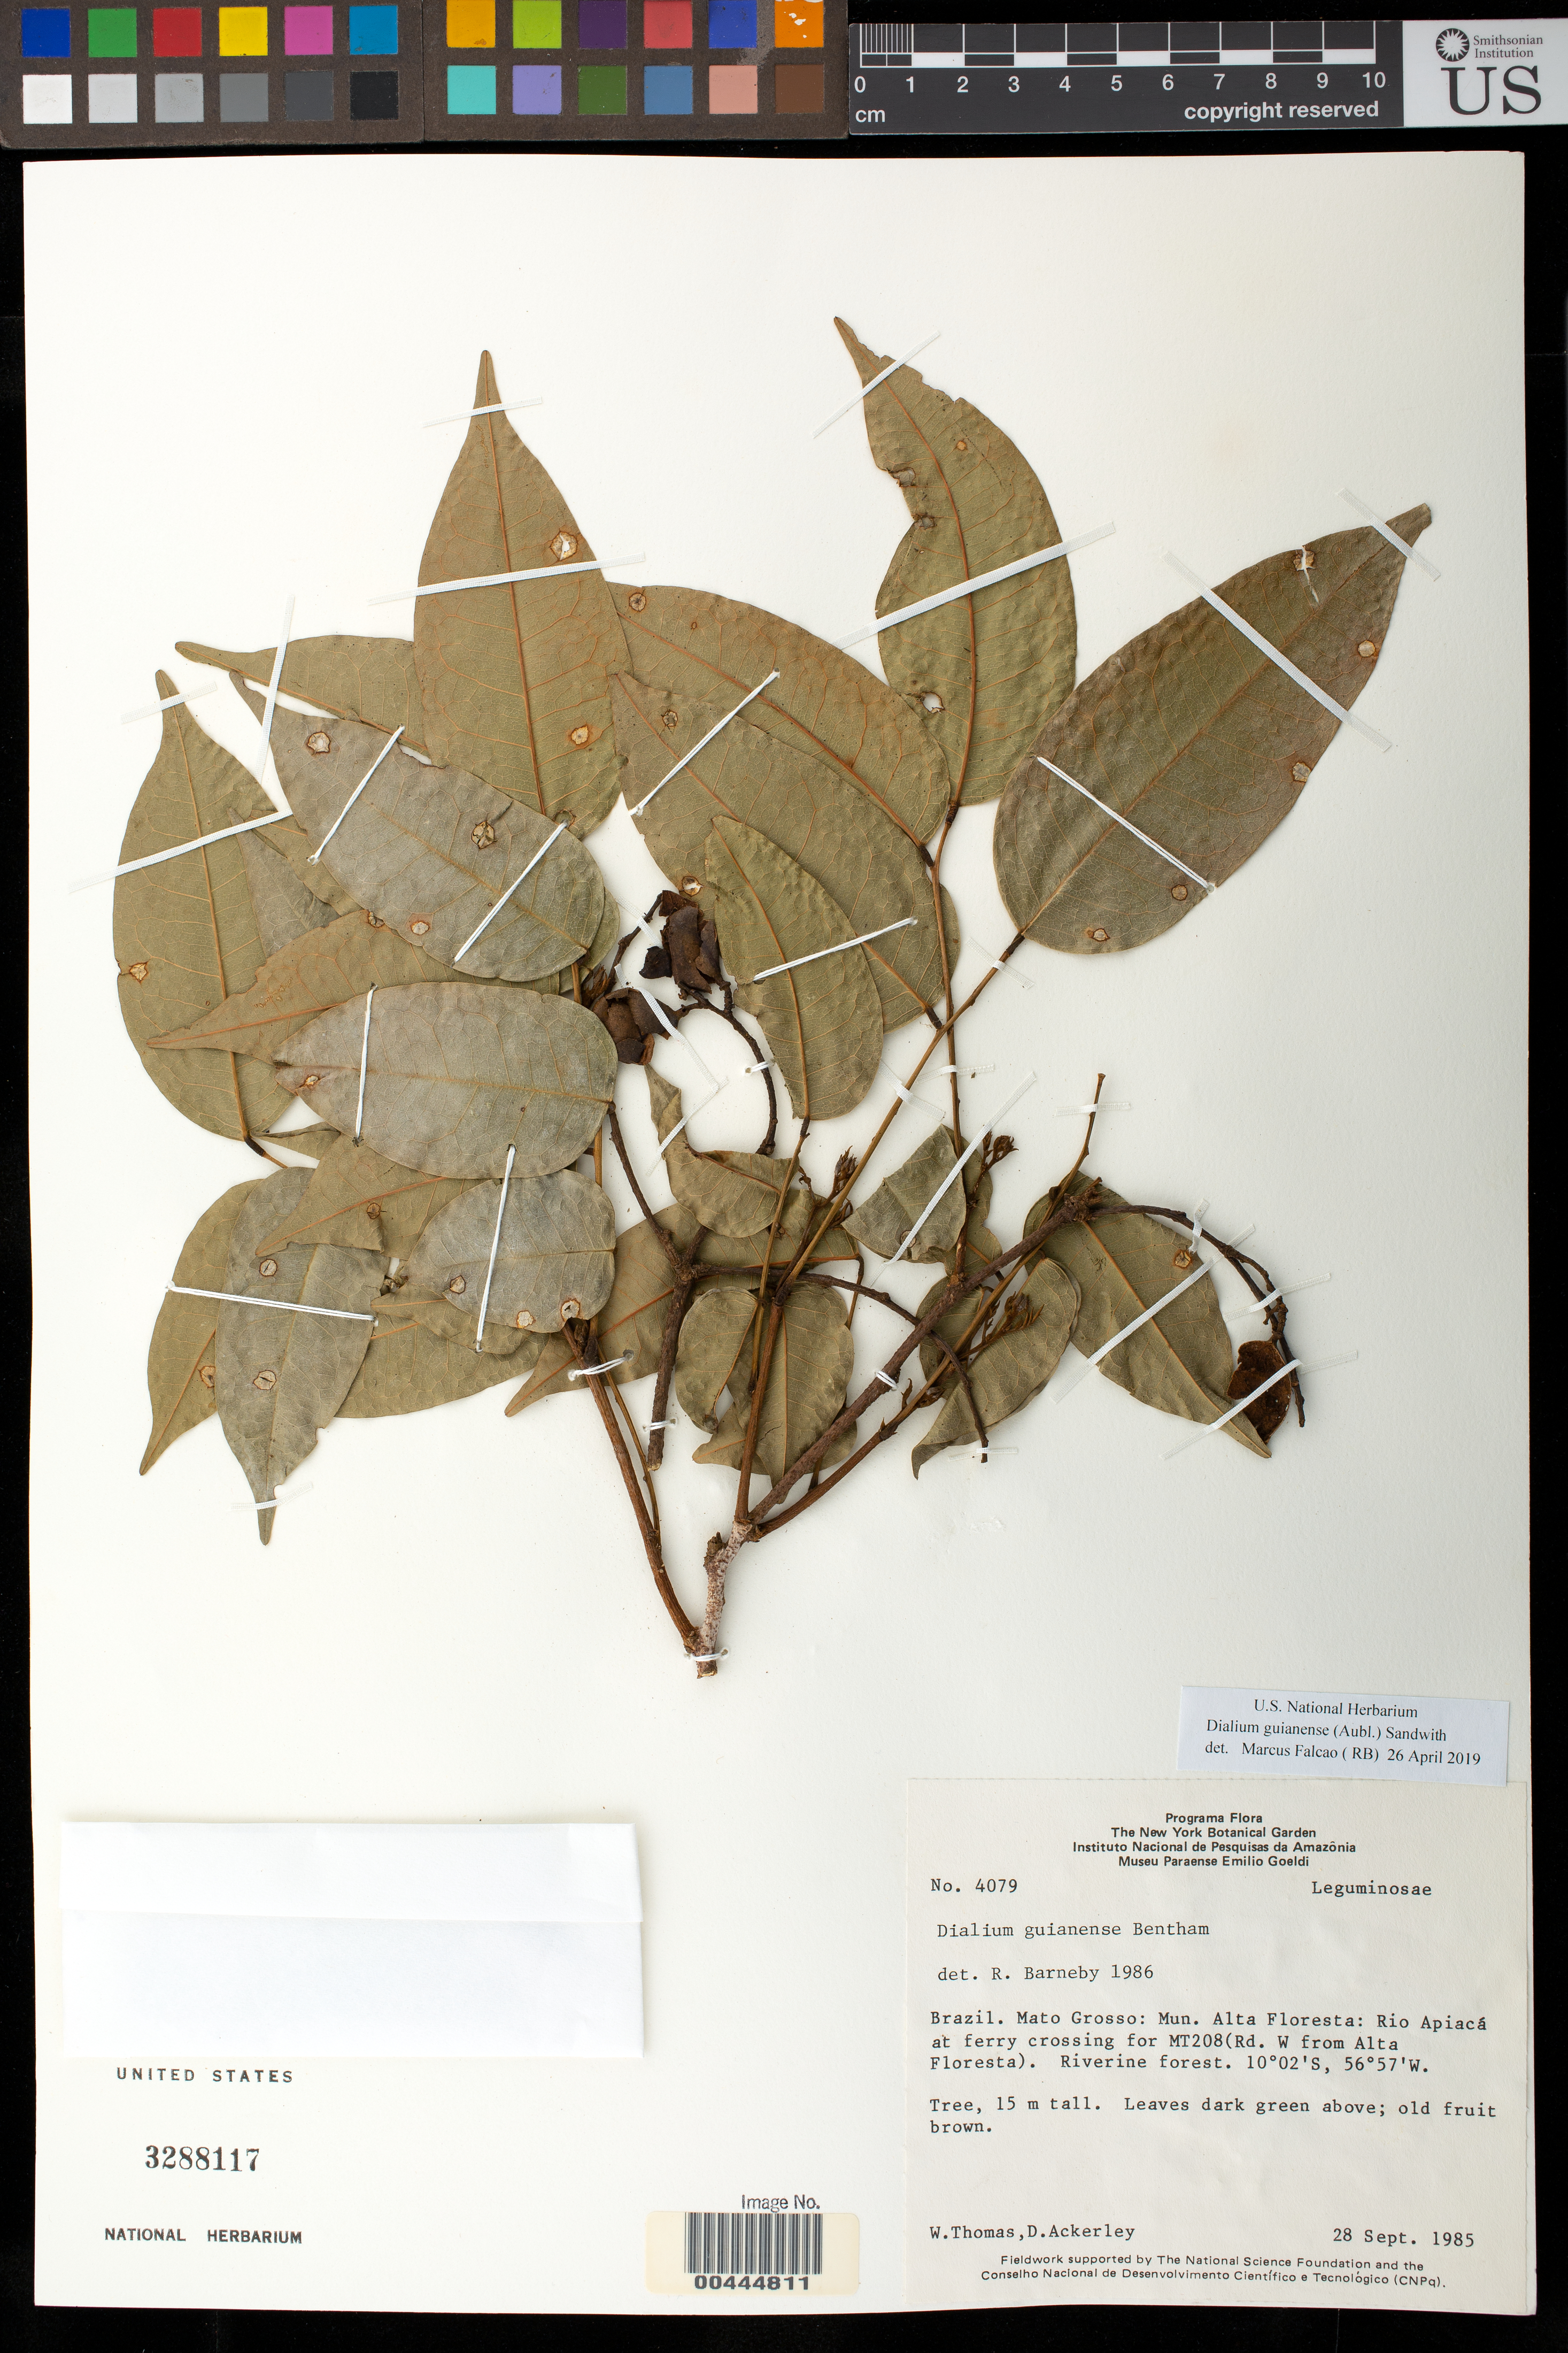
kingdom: Plantae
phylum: Tracheophyta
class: Magnoliopsida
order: Fabales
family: Fabaceae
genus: Dialium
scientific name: Dialium guianense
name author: (Aubl.) Sandwith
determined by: Falcão, Marcus J.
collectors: W. W. Thomas & D. Ackerley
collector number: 4079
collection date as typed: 28 Sep 1985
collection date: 1985-09-28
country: Brazil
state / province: Mato Grosso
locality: Alta floresta, rio apiaca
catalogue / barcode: US 3288117